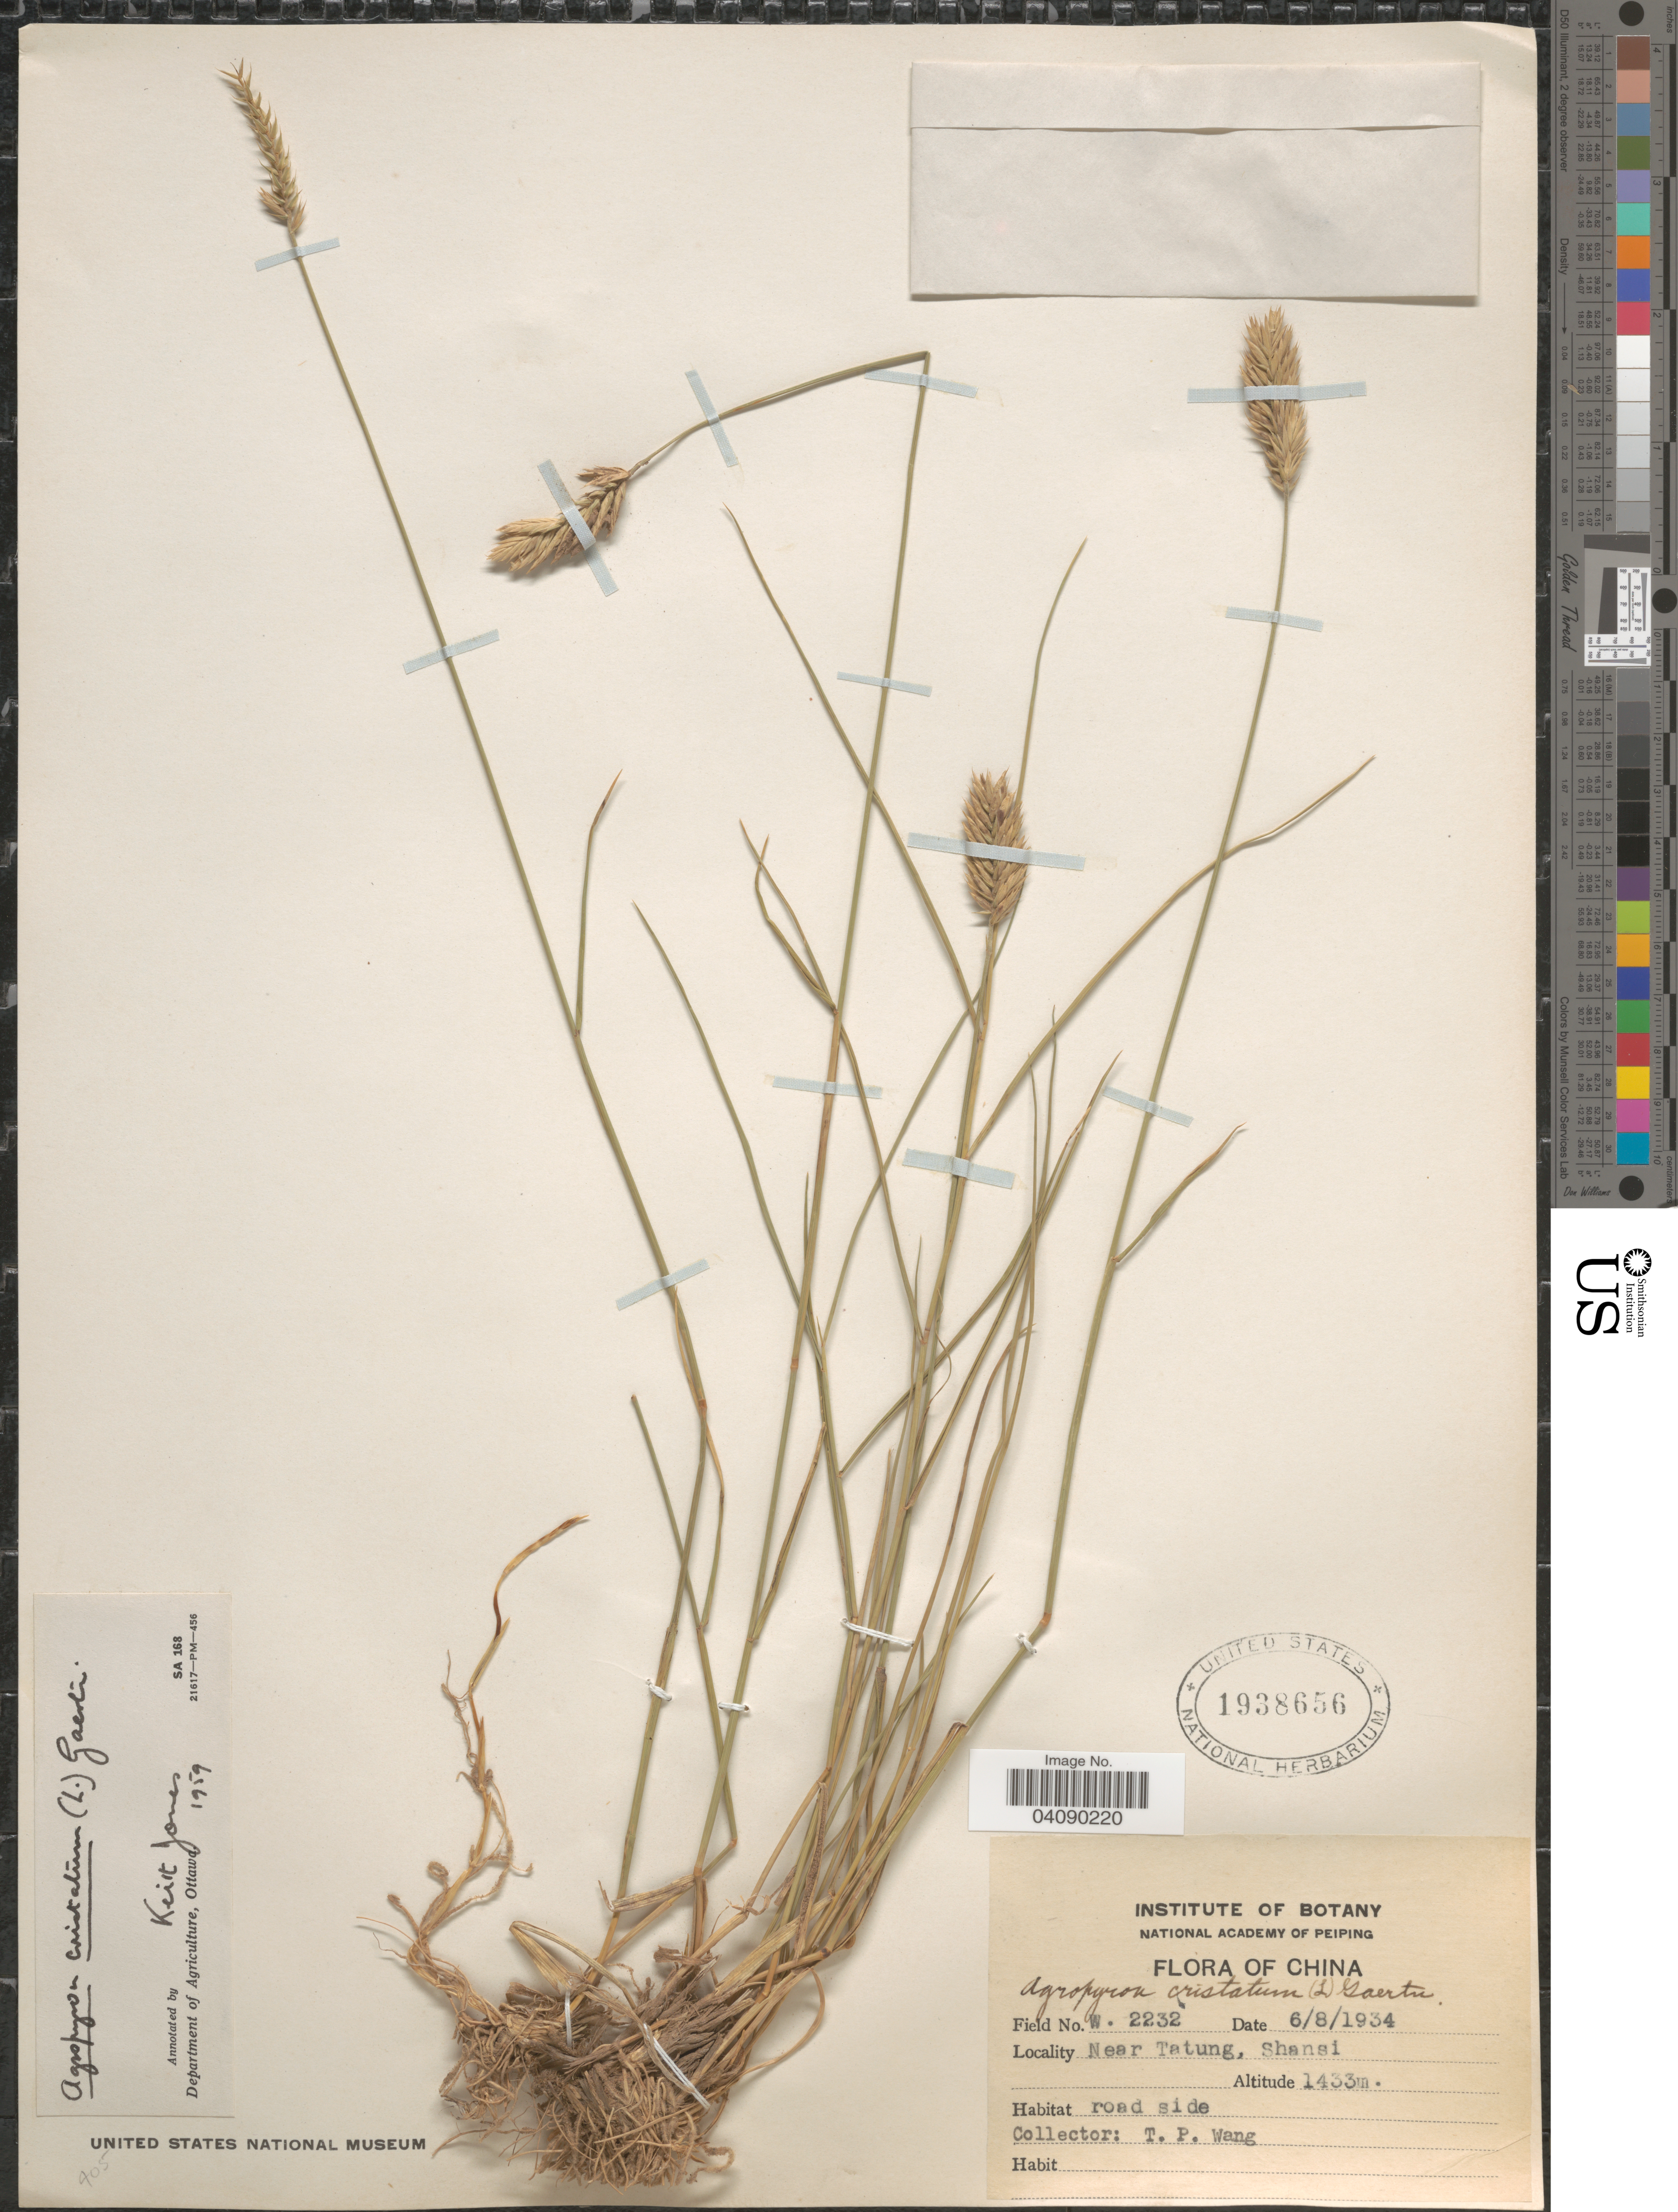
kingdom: Plantae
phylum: Tracheophyta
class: Liliopsida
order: Poales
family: Poaceae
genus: Agropyron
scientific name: Agropyron cristatum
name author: (L.) Gaertn.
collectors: T. Wang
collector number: W. 2232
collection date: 1934-08-06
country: China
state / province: Shanxi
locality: Near Tatung, Shansi. Road side.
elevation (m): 1433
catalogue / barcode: US 1938656